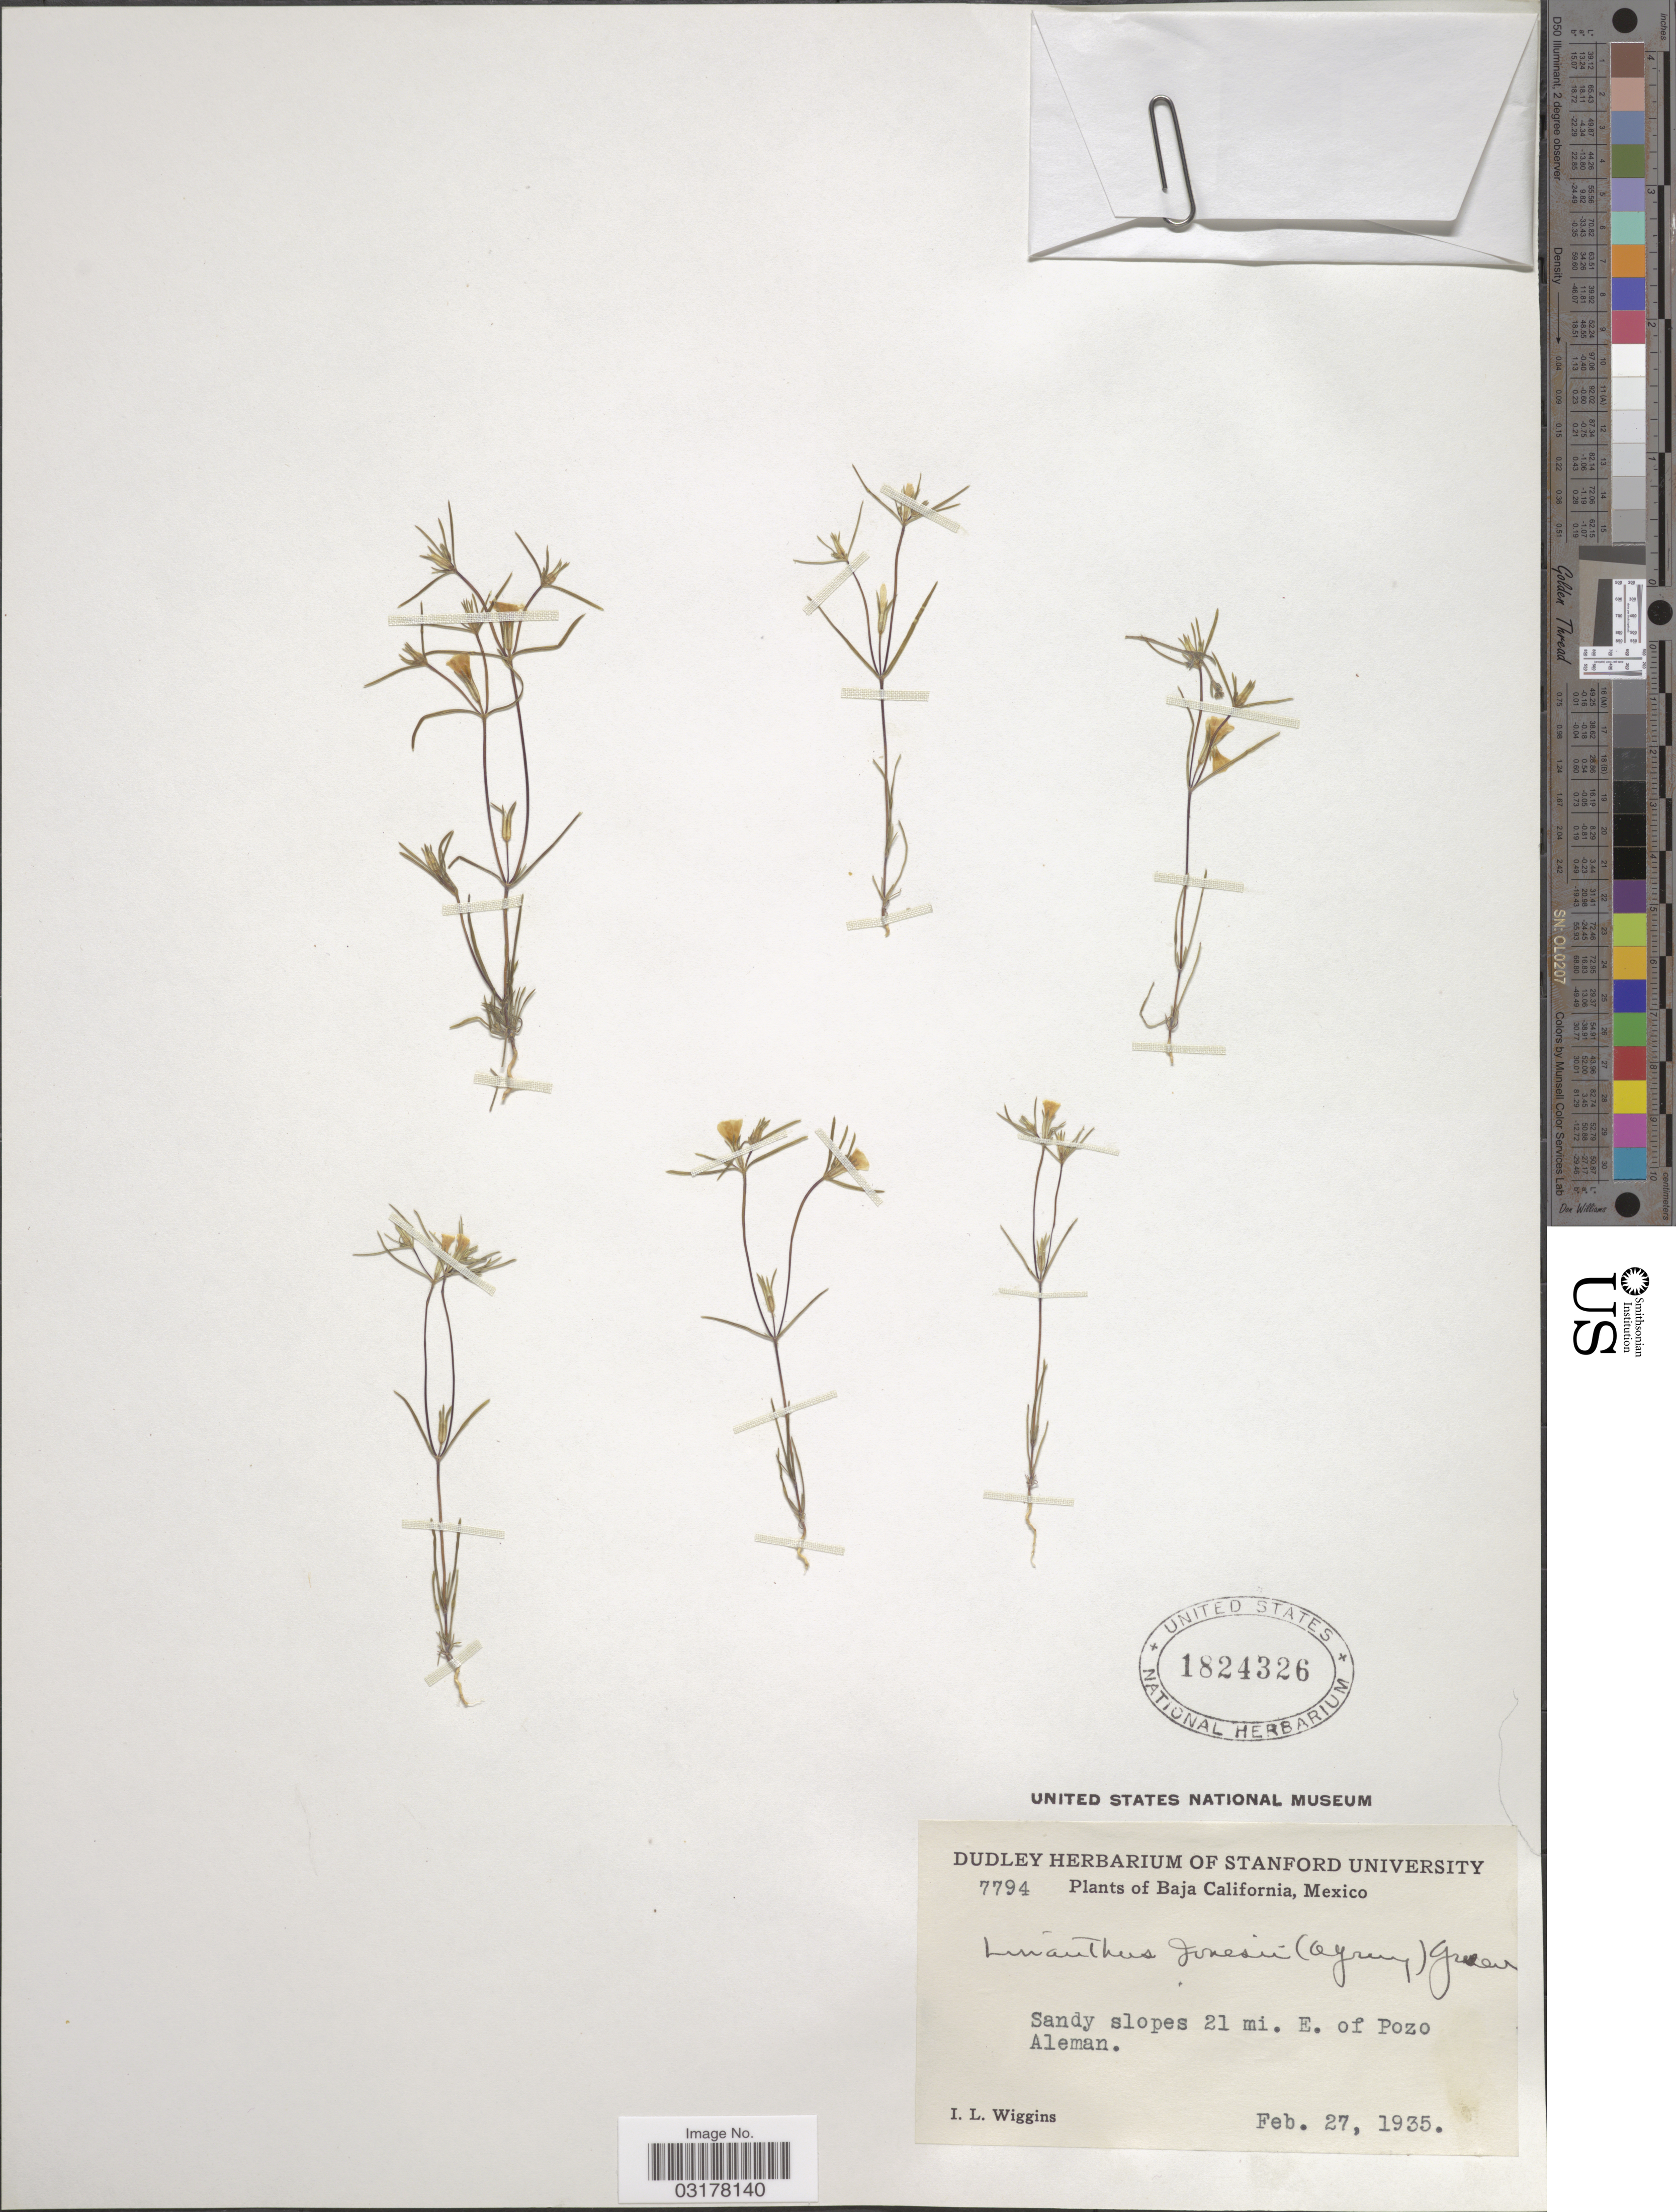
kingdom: Plantae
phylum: Tracheophyta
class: Magnoliopsida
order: Ericales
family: Polemoniaceae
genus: Linanthus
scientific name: Linanthus jonesii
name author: (A. Gray) Greene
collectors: I. L. Wiggins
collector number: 7794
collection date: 1935-02-27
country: Mexico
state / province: Baja California Norte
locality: Sandy slopes 21 mi. E. of Pozo Aleman.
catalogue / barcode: US 1824326